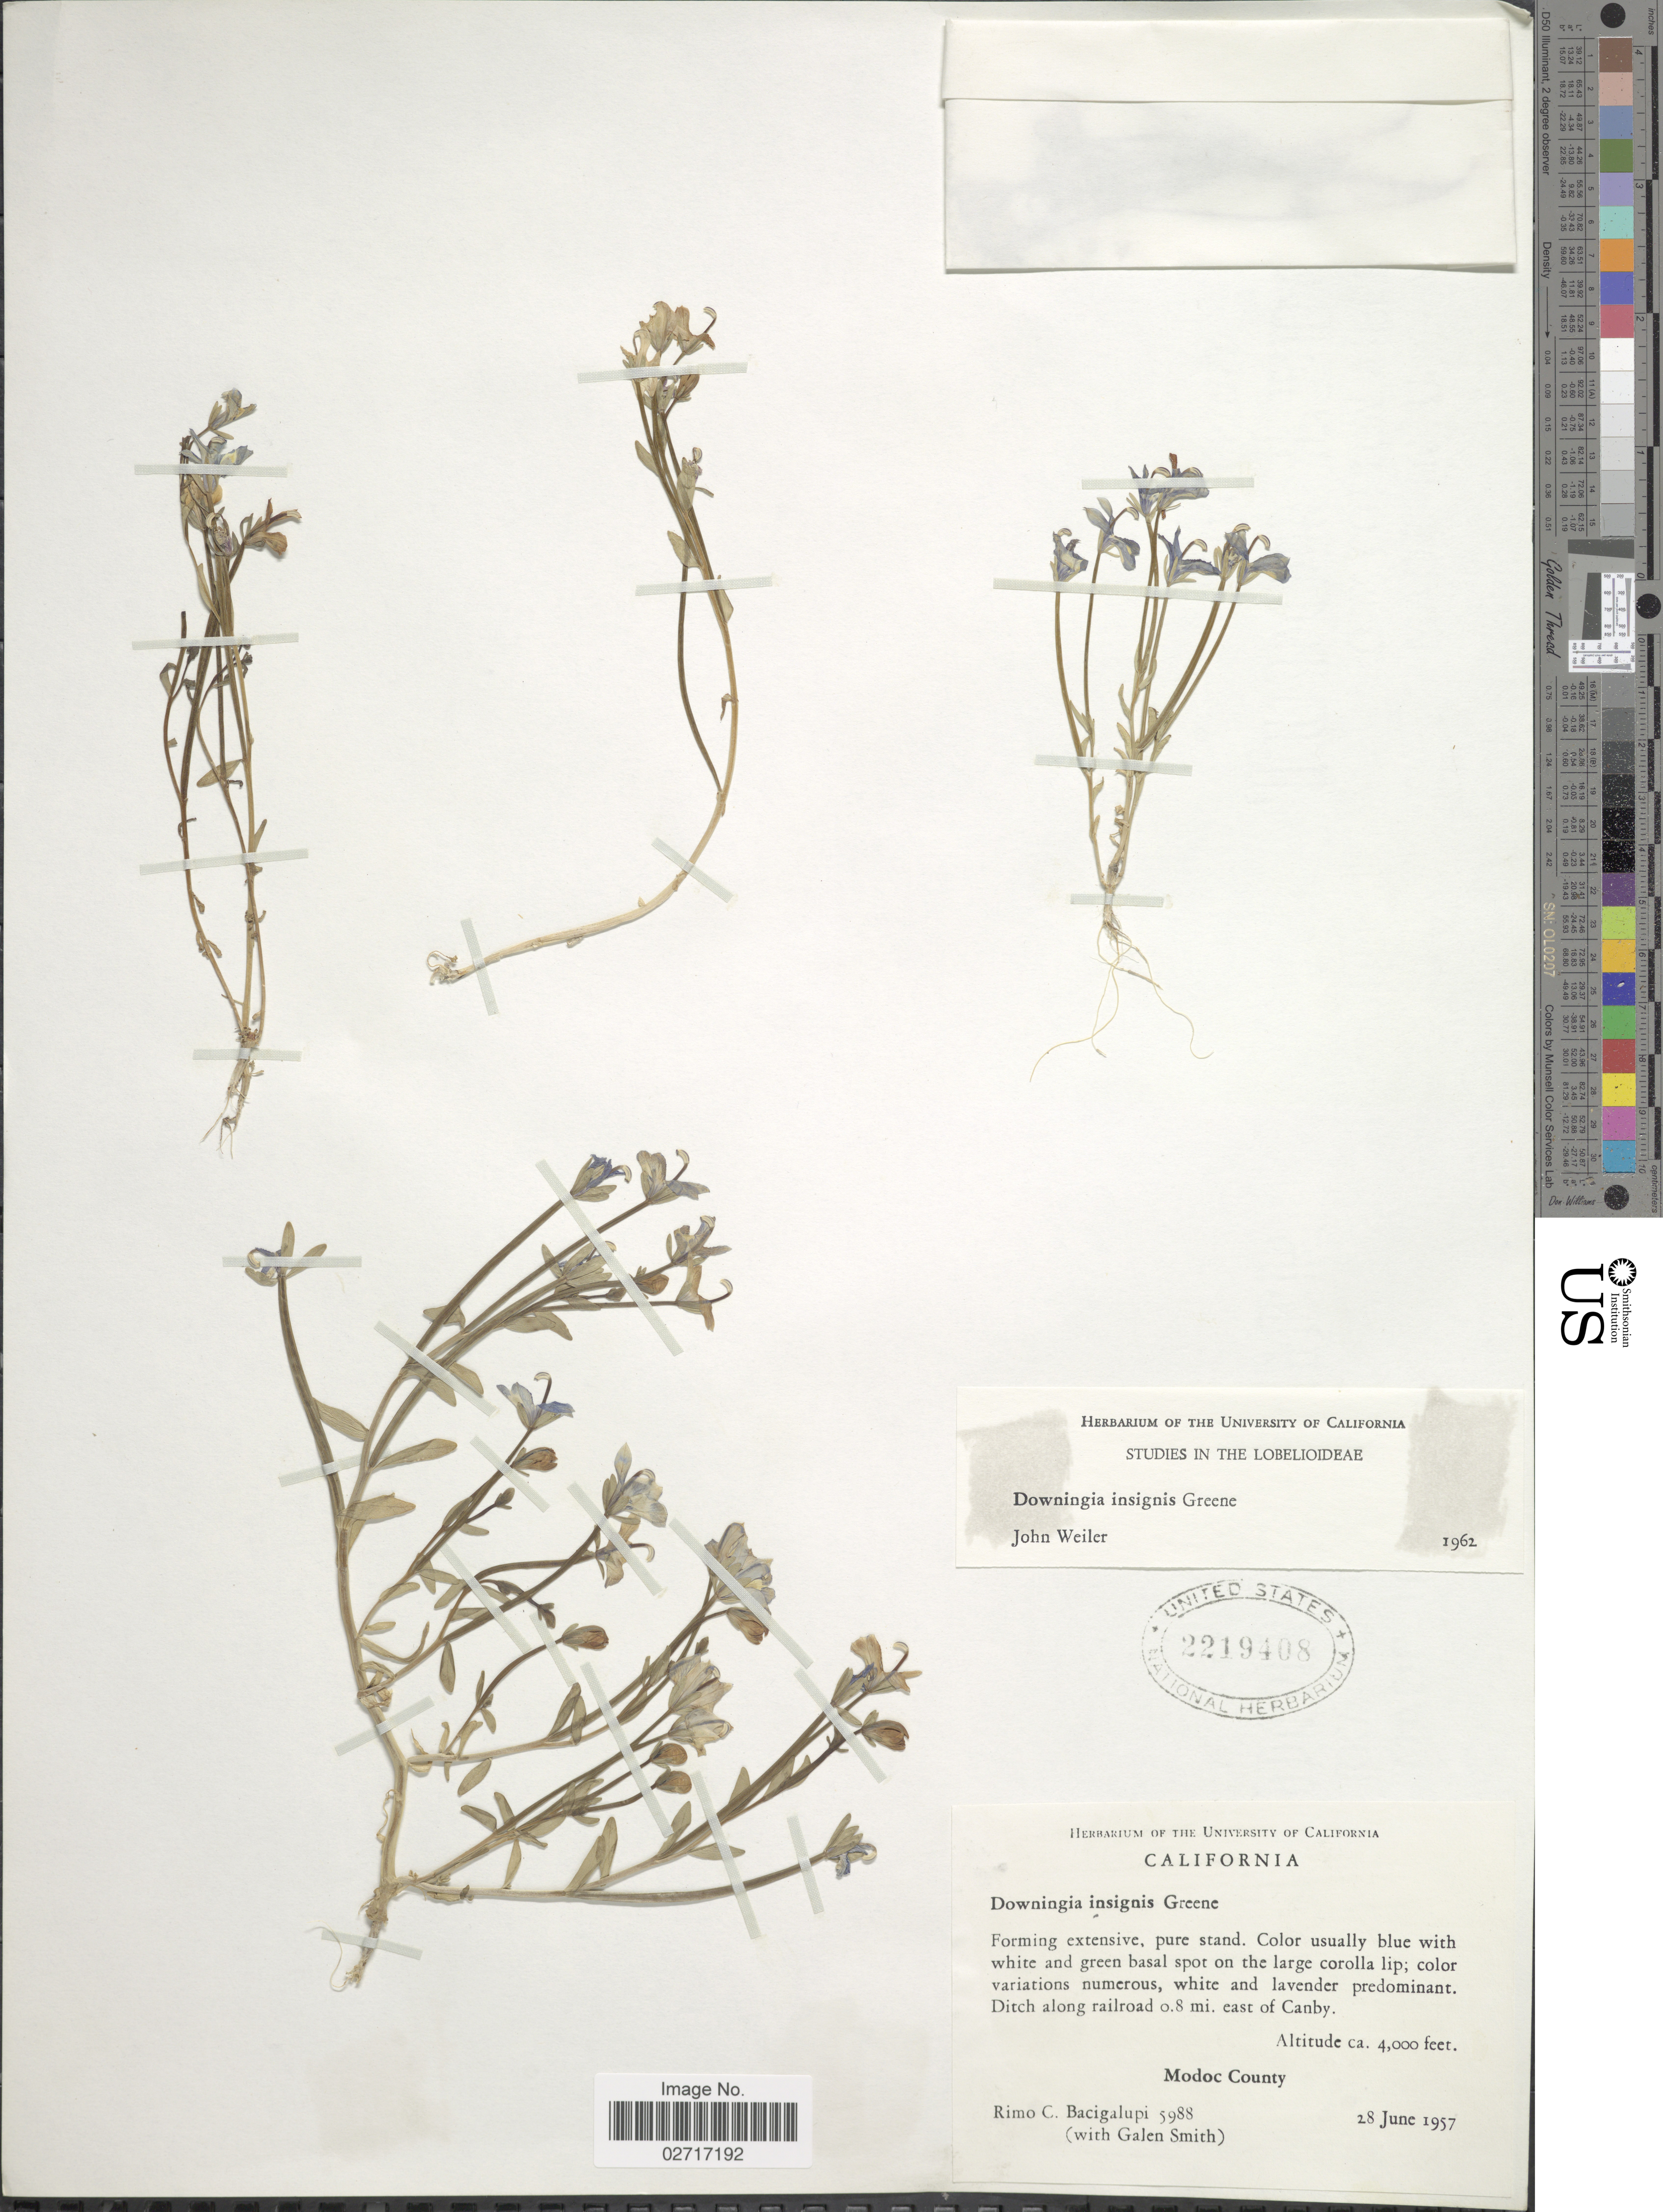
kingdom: Plantae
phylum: Tracheophyta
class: Magnoliopsida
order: Asterales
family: Campanulaceae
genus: Downingia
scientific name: Downingia insignis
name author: Greene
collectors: R. Bacigalupi & G. Smith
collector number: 5988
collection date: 1957-06-28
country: United States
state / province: California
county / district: Modoc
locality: Ditch along railroad 0.8 mi. east of Canby. Modoc County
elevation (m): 1219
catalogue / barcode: US 2219408